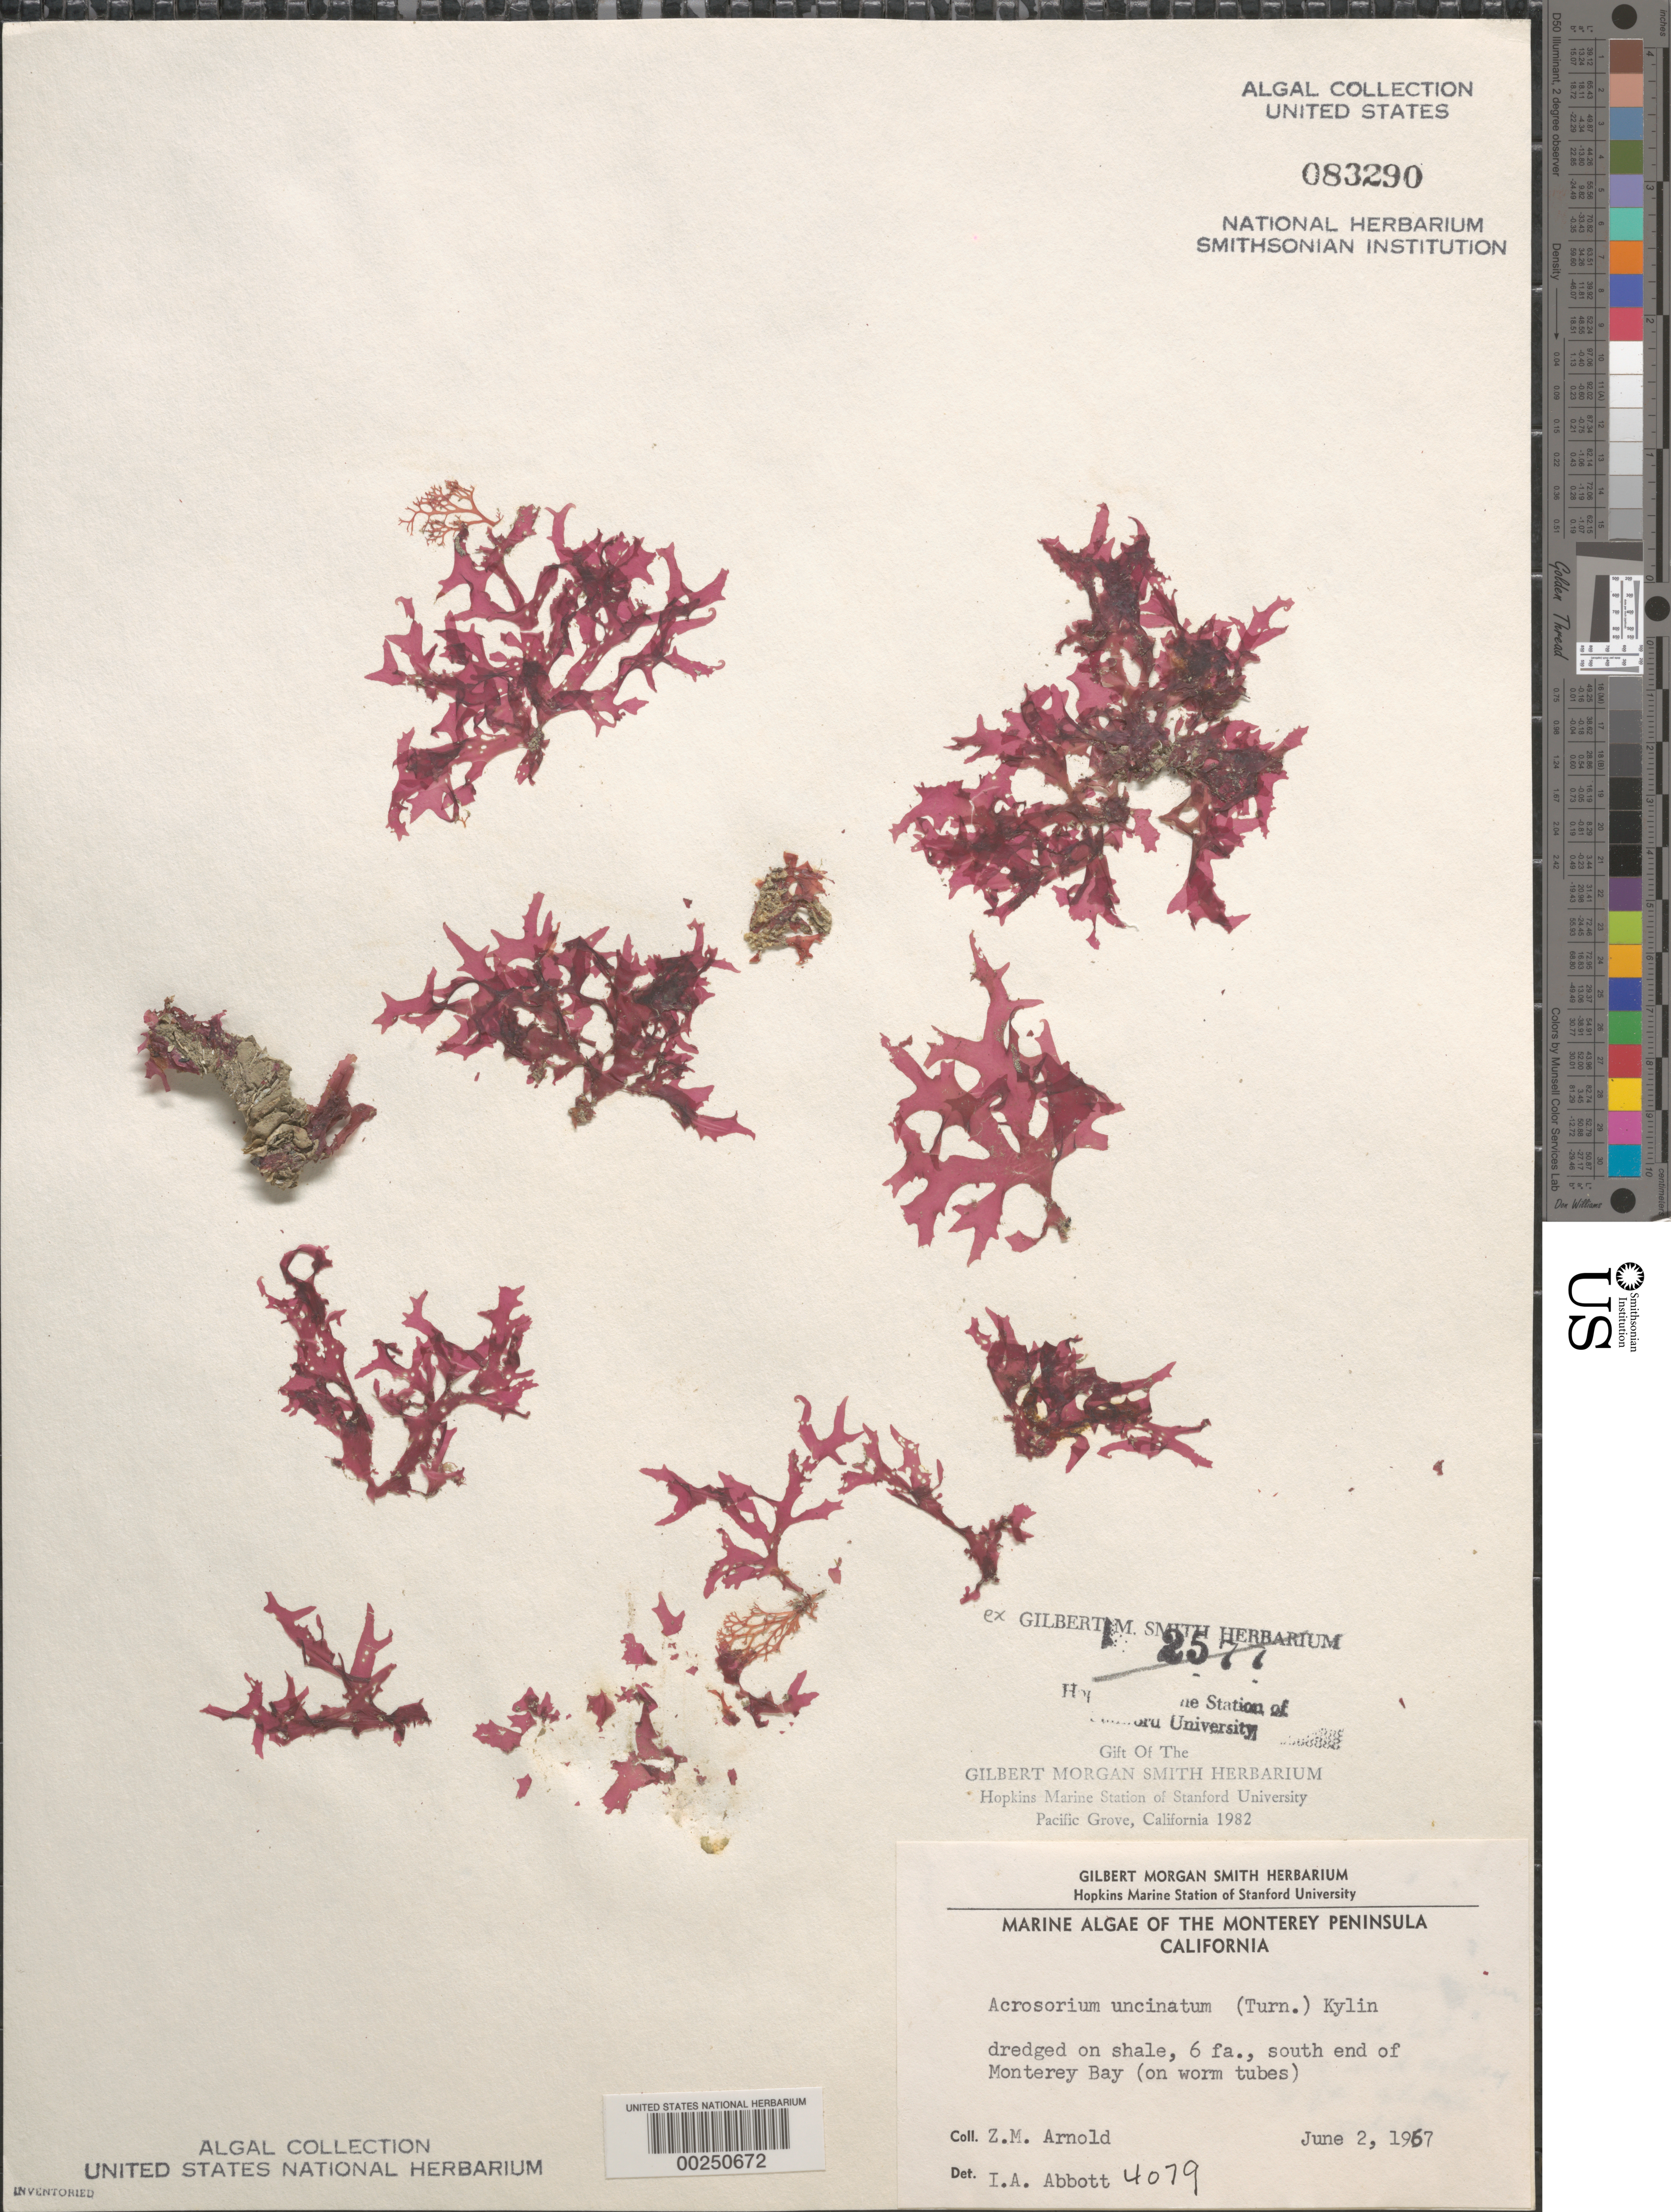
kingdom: Plantae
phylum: Rhodophyta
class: Florideophyceae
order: Ceramiales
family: Delesseriaceae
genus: Cryptopleura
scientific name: Cryptopleura ramosa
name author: (Huds.) L.M. Newton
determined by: Algae name updating Project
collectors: Z. M. Arnold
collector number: IAA 4079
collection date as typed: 02 Jun 1967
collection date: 1967-06-02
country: United States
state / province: California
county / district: Monterey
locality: Monterey Bay, south end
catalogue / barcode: US 83290